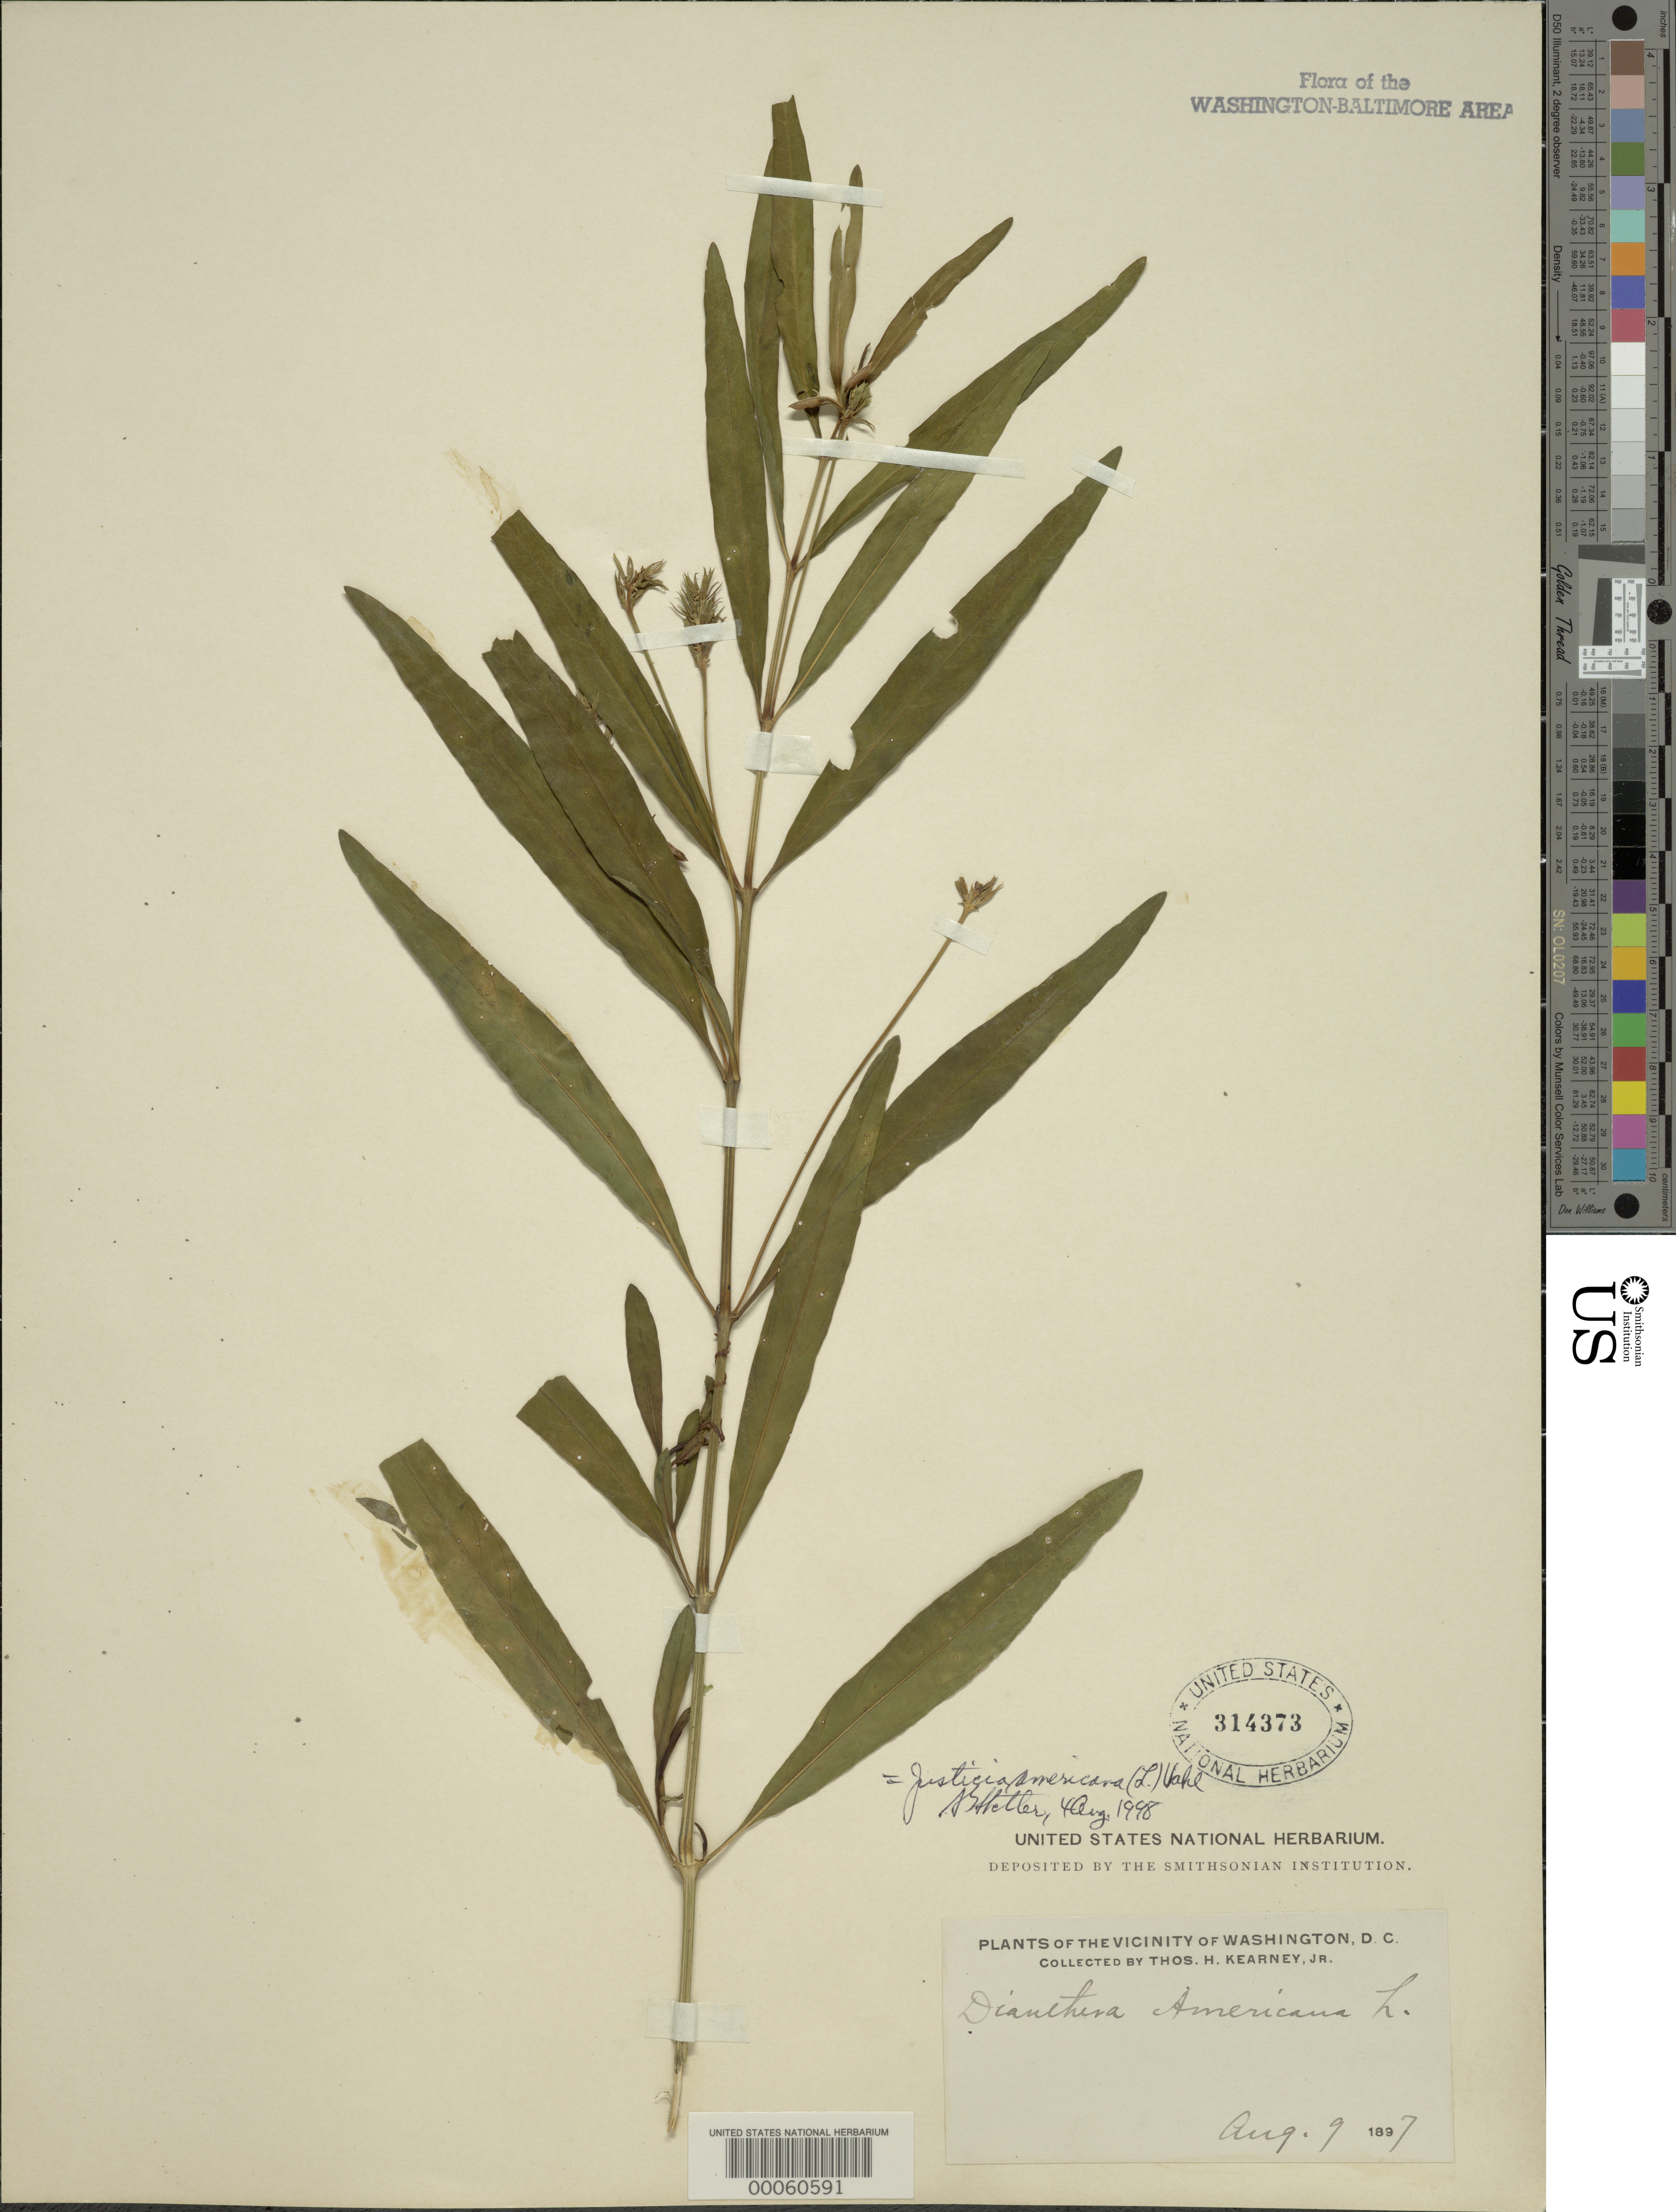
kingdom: Plantae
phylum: Tracheophyta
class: Magnoliopsida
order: Lamiales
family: Acanthaceae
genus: Justicia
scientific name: Justicia americana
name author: (L.) Vahl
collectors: T. H. Kearney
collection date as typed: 09 Aug 1897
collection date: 1897-08-09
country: United States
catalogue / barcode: US 314373